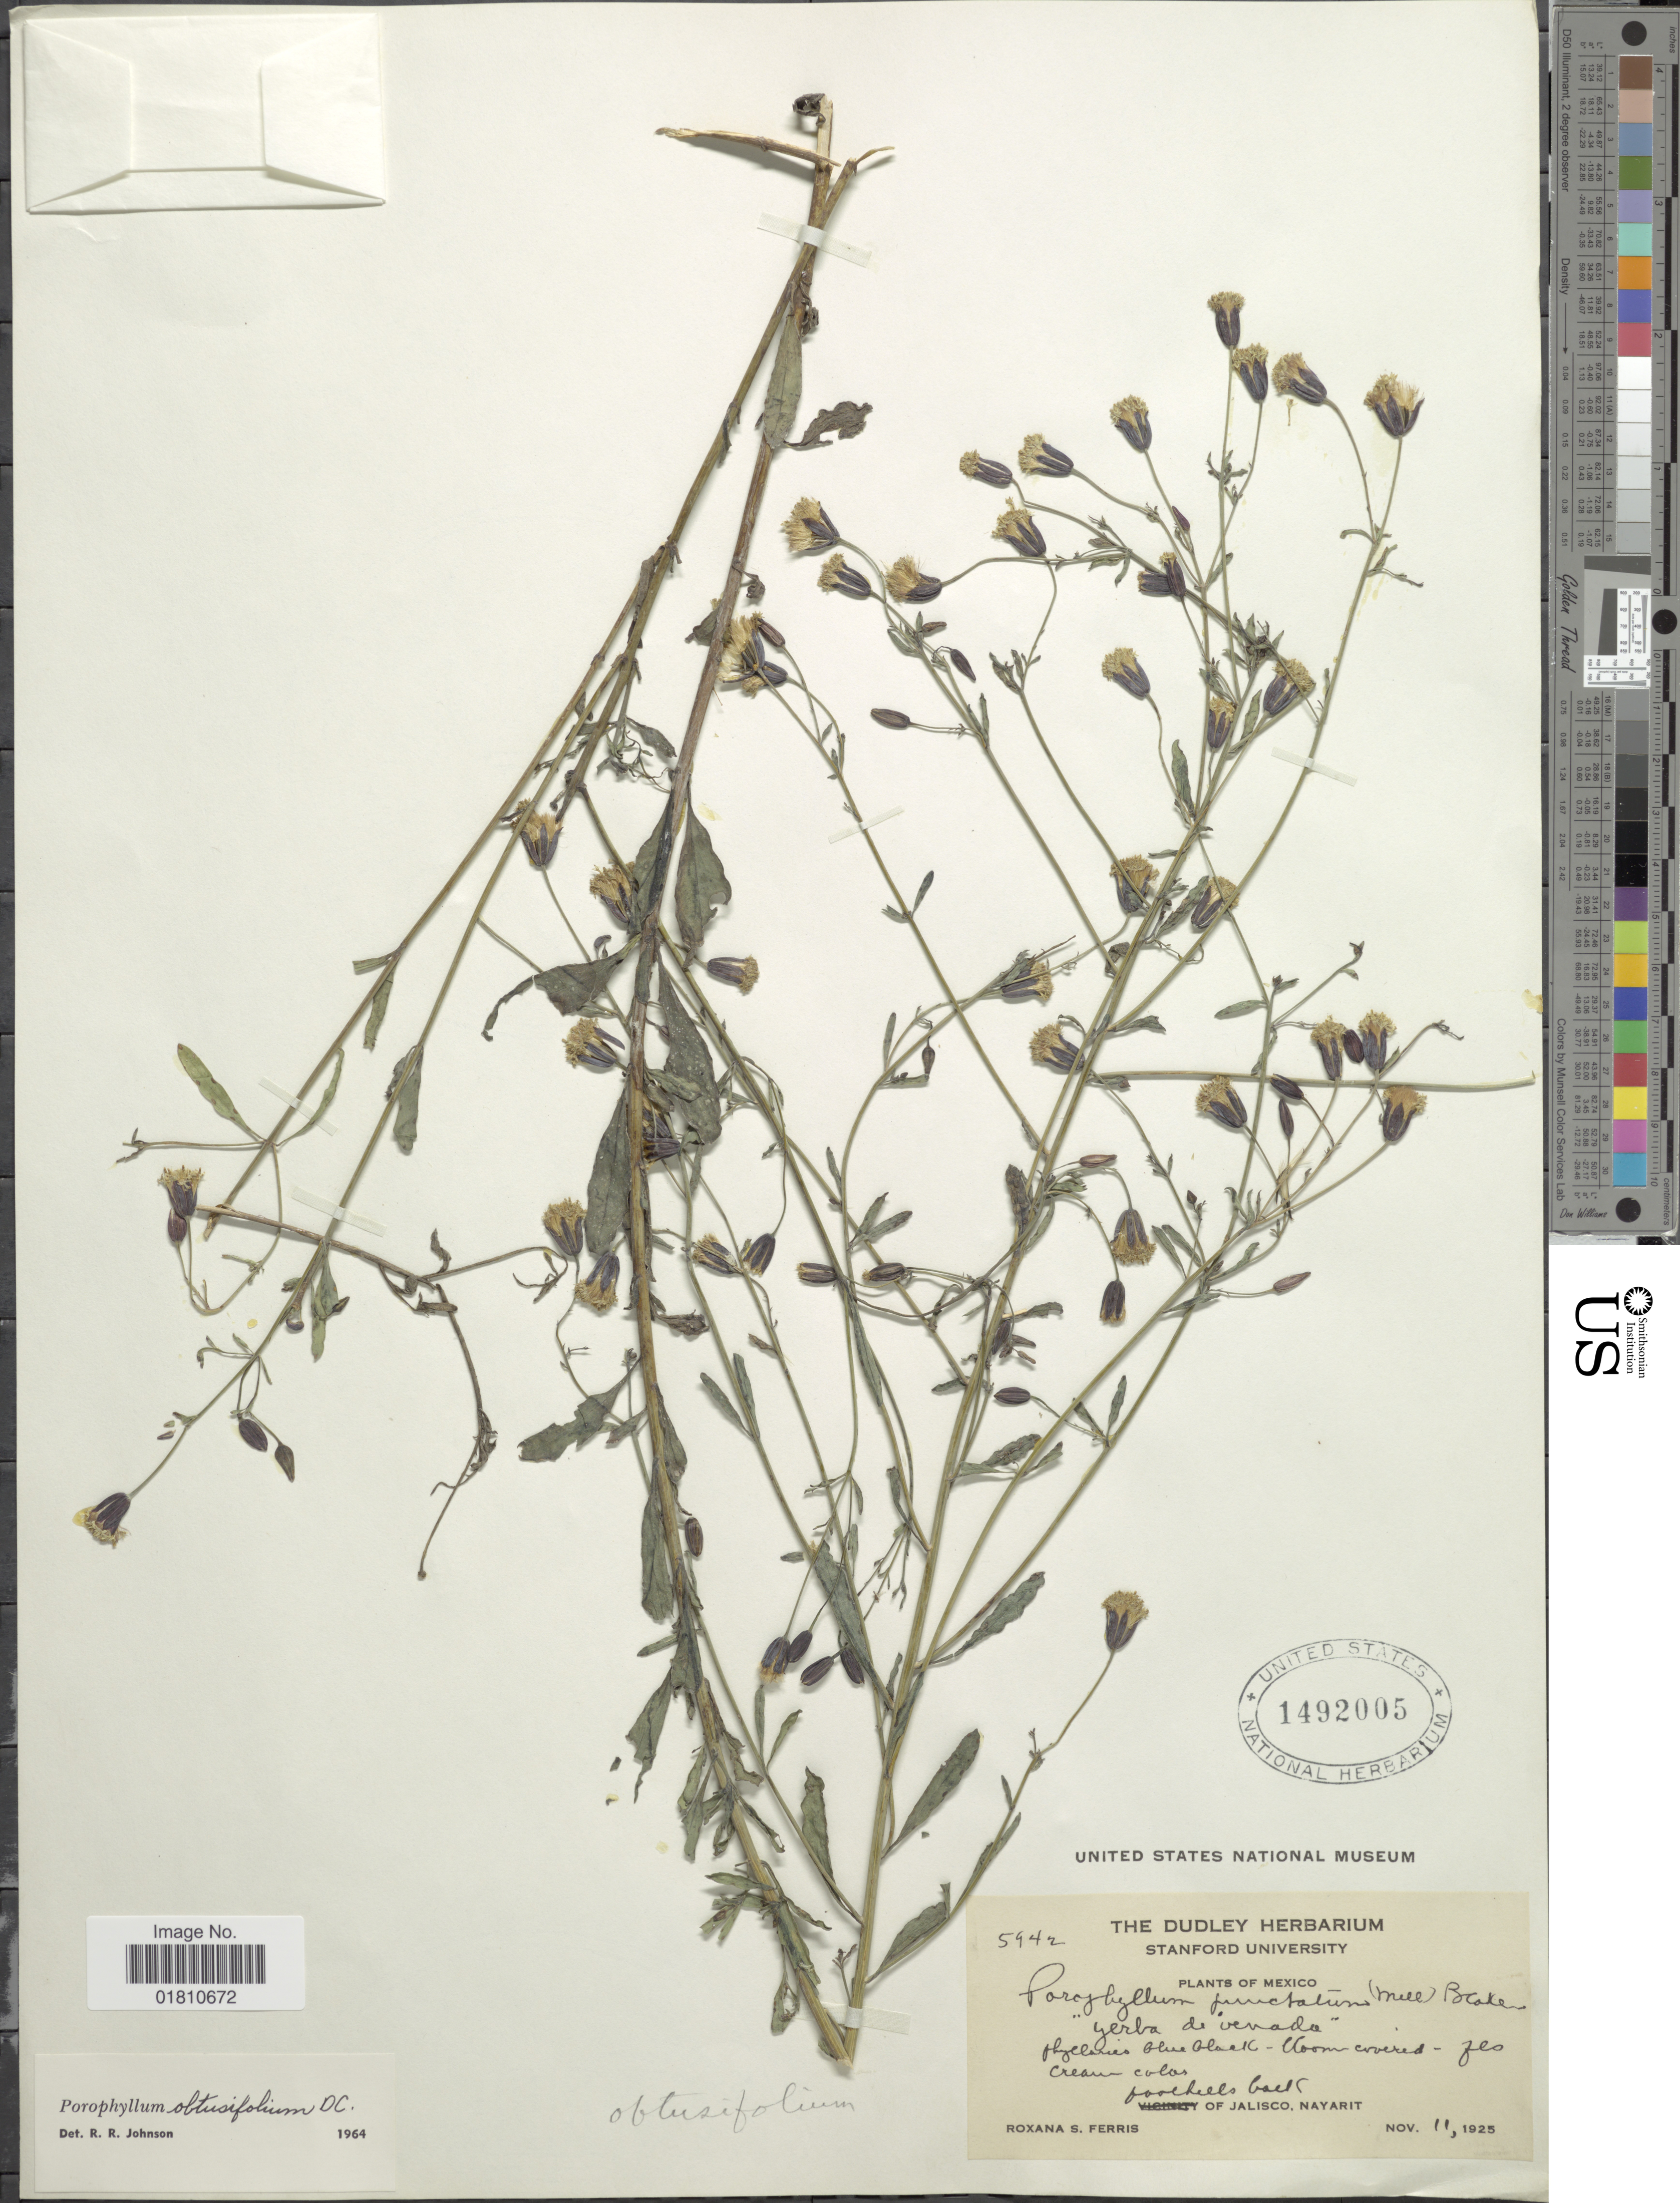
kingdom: Plantae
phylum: Tracheophyta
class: Magnoliopsida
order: Asterales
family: Asteraceae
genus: Porophyllum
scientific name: Porophyllum obtusifolium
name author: DC.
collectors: R. S. Ferris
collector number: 5942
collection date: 1925-11-11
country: Mexico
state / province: Nayarit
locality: Foothills back of Jalisco.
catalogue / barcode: US 1492005